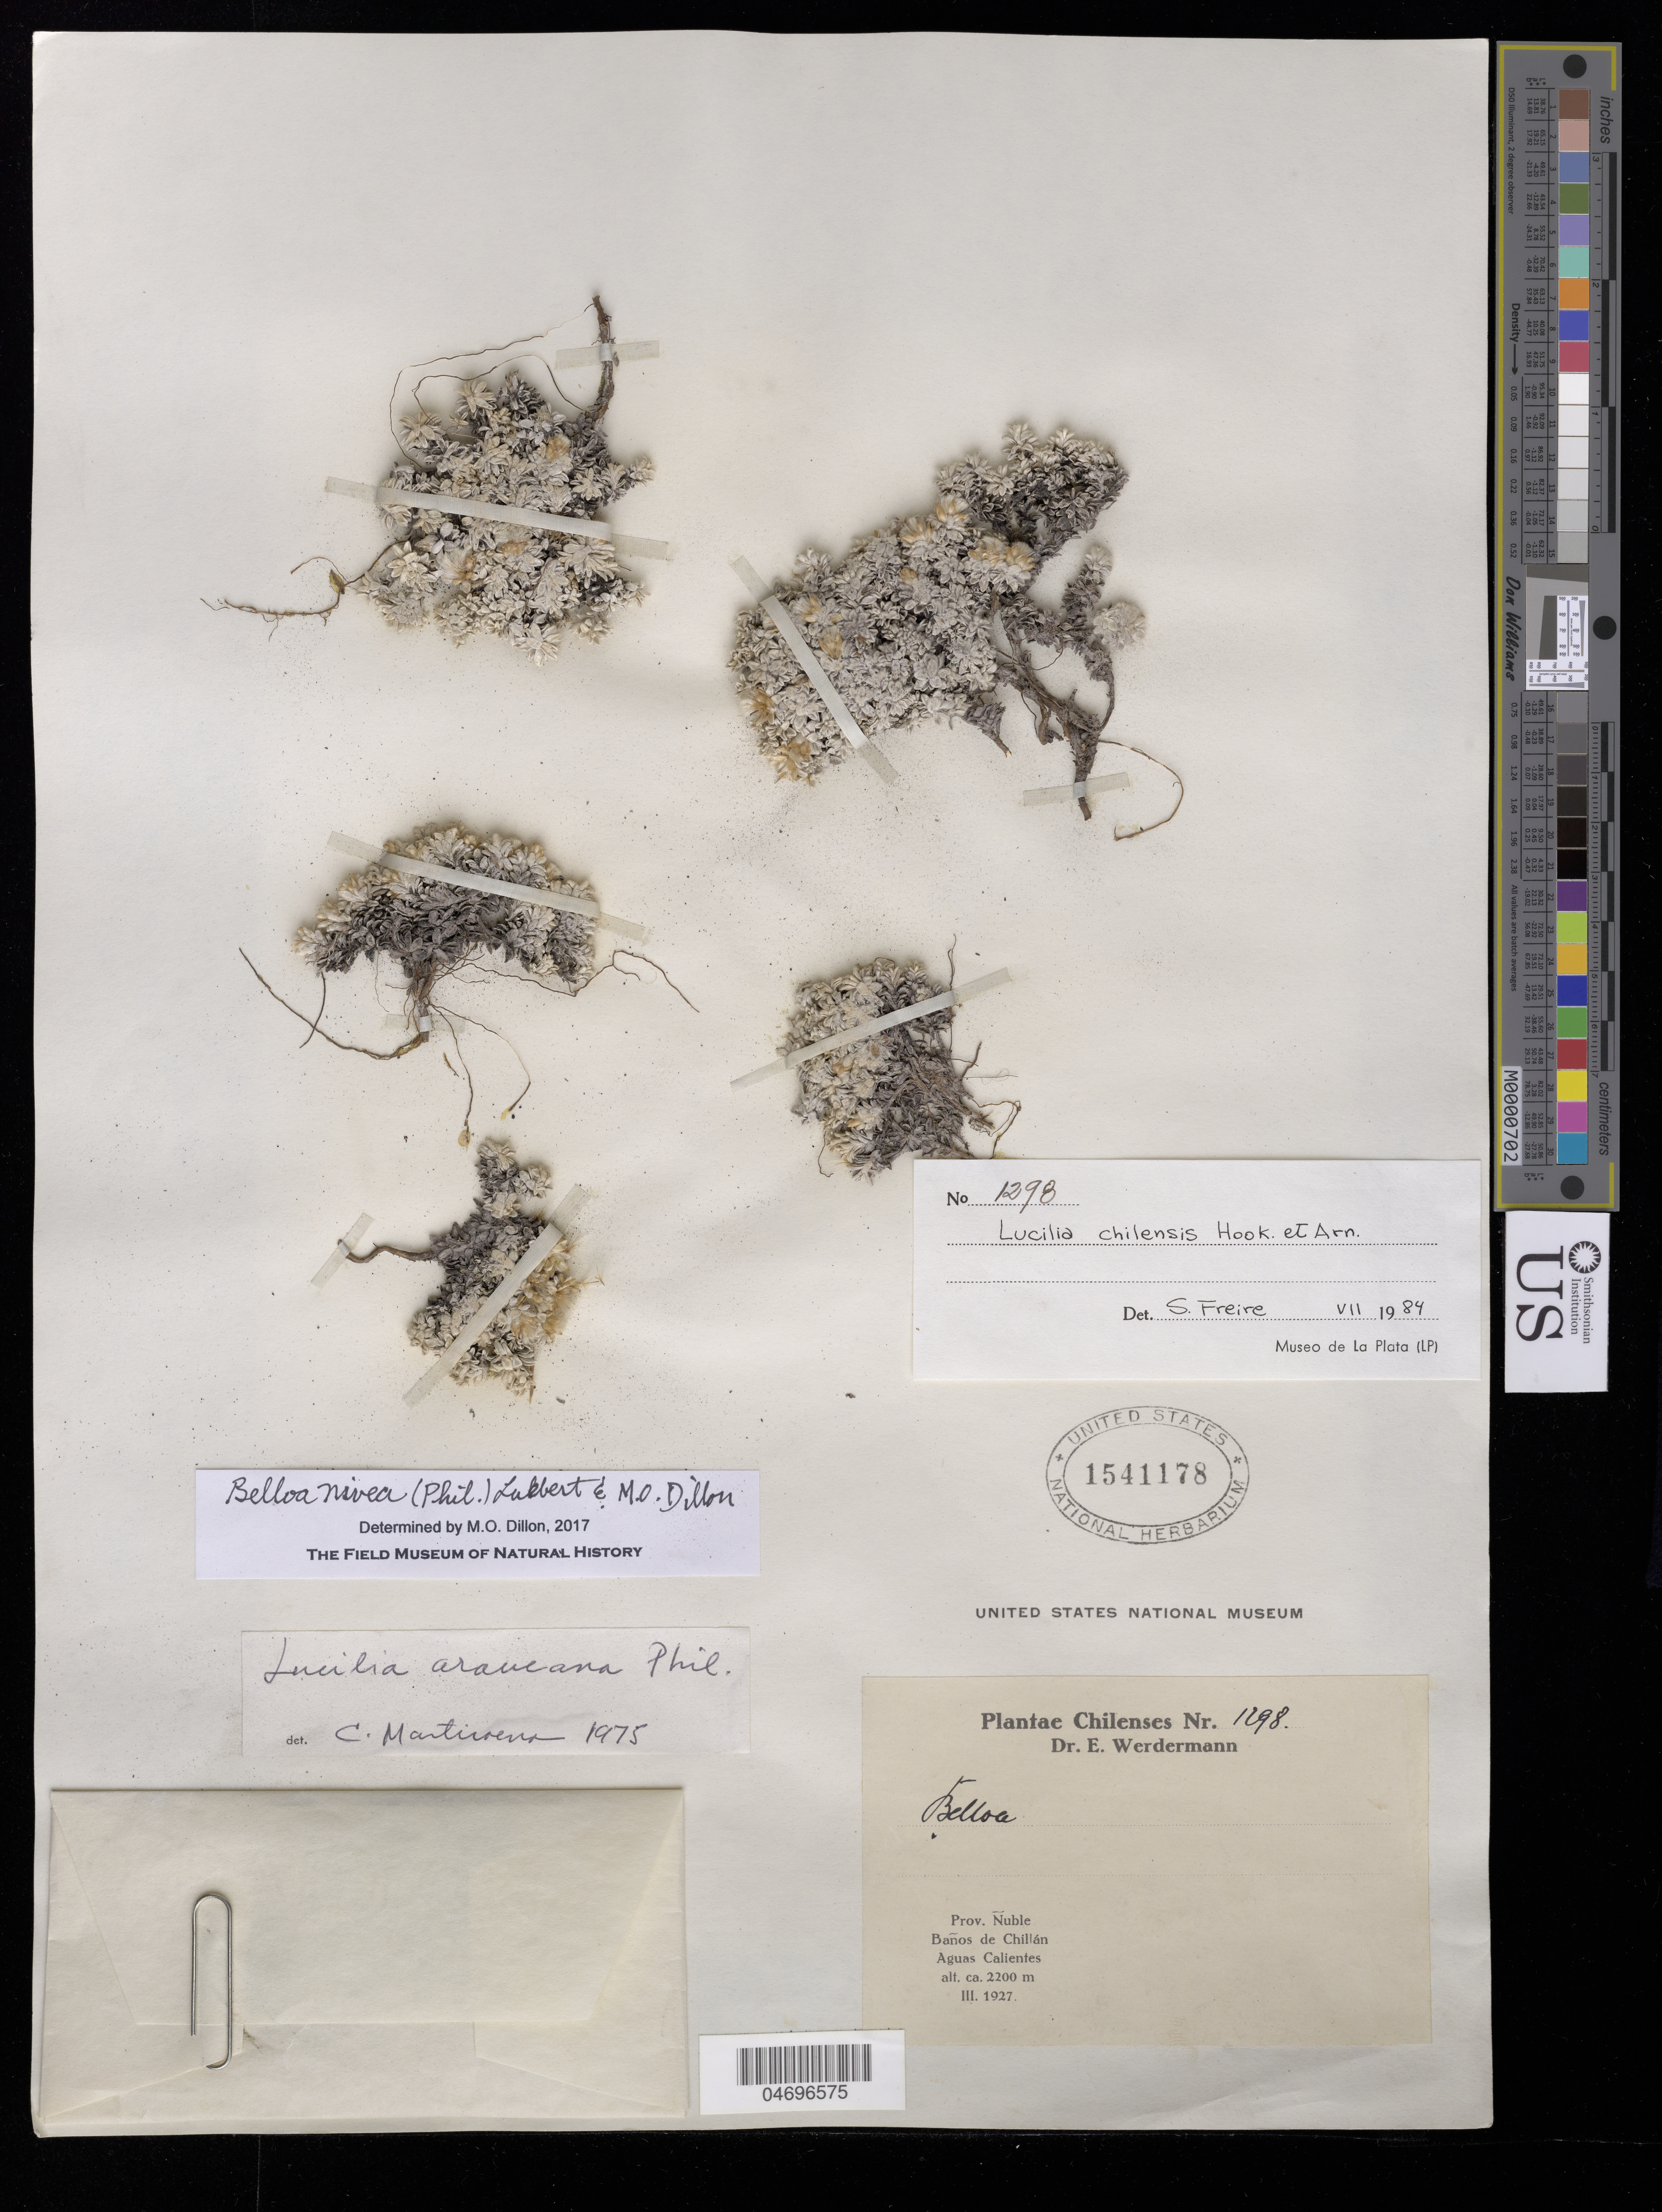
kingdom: Plantae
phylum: Tracheophyta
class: Magnoliopsida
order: Asterales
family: Asteraceae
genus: Belloa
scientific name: Belloa nivea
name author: (Phil.) & Dillon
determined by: Dillon, M. O.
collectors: E. Werdermann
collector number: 1298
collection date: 1927-03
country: Chile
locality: Prov. Nuble. Baños de Chillán. Aguas Calientes.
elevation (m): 2200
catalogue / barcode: US 1541178